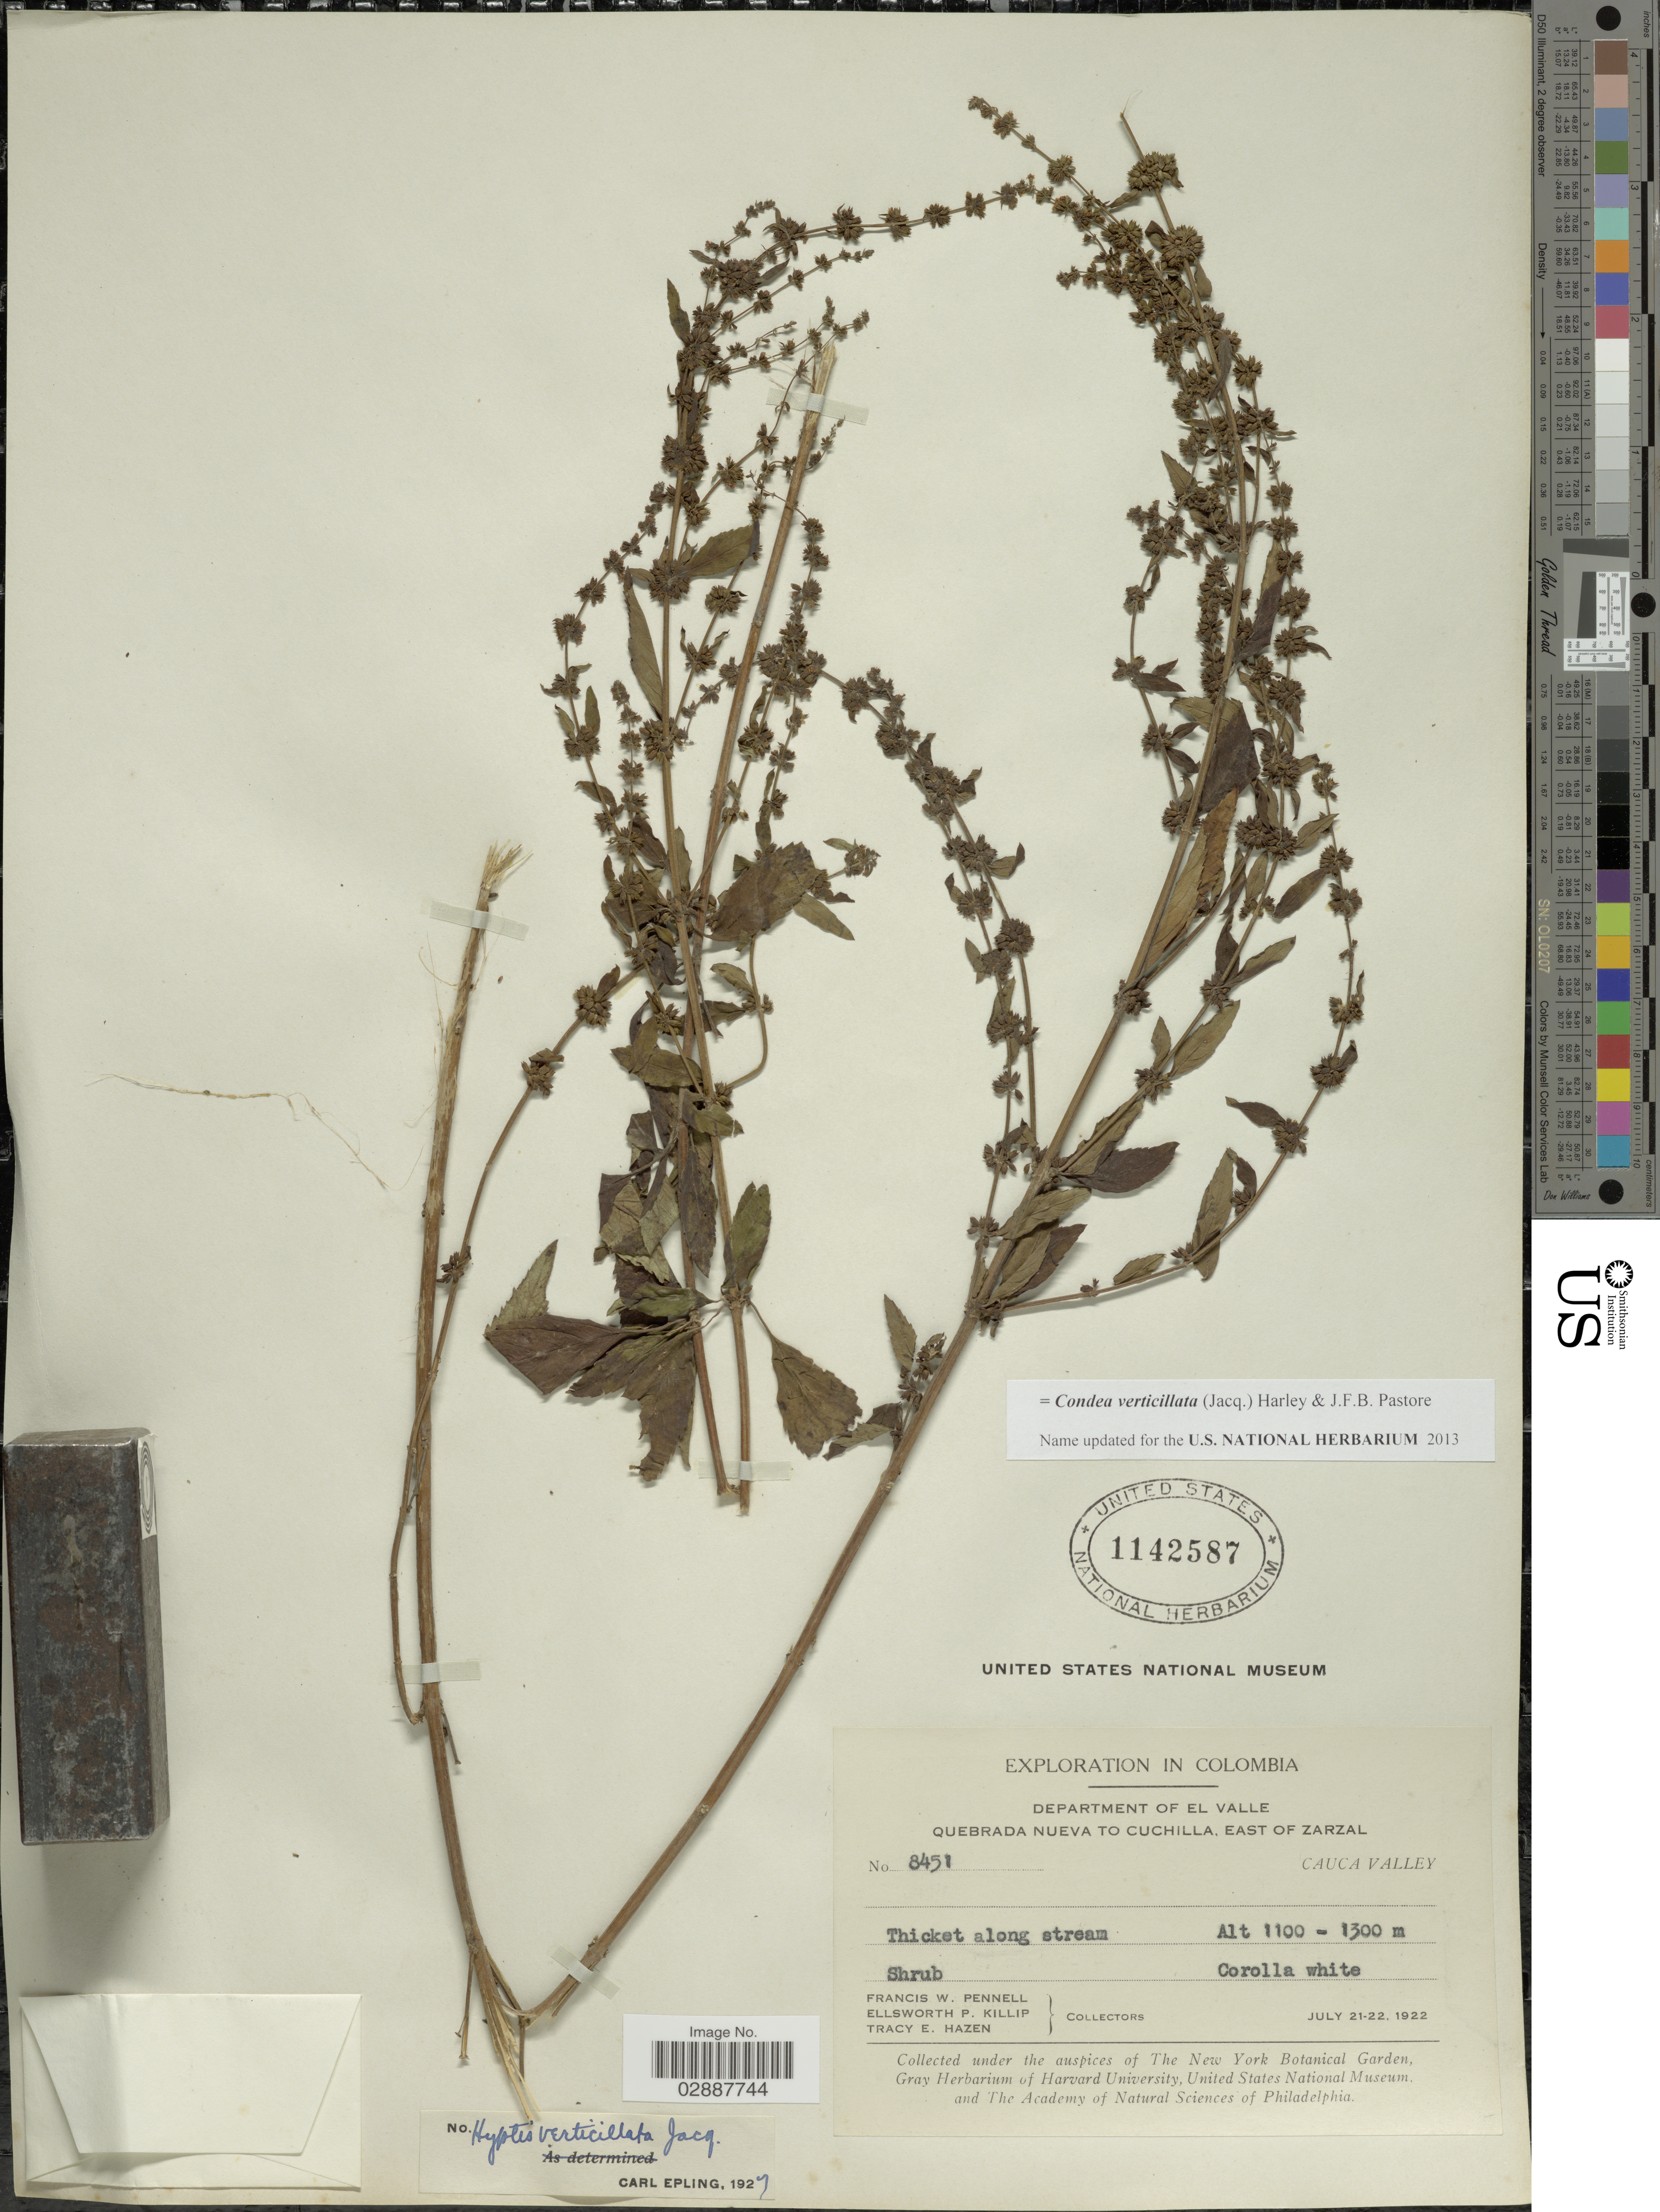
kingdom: Plantae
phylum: Tracheophyta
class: Magnoliopsida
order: Lamiales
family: Lamiaceae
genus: Condea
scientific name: Condea verticillata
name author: (Jacq.) Harley & J.F.B. Pastore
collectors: F. W. Pennell, E. P. Killip & T. E. Hazen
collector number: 8451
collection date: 1922-07-21/1922-07-22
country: Colombia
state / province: Valle del Cauca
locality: Department of El Valle. Quebrada Nueva to Cuchilla, East of Zarzal. Cauca Valley.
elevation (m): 1100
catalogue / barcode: US 1142587